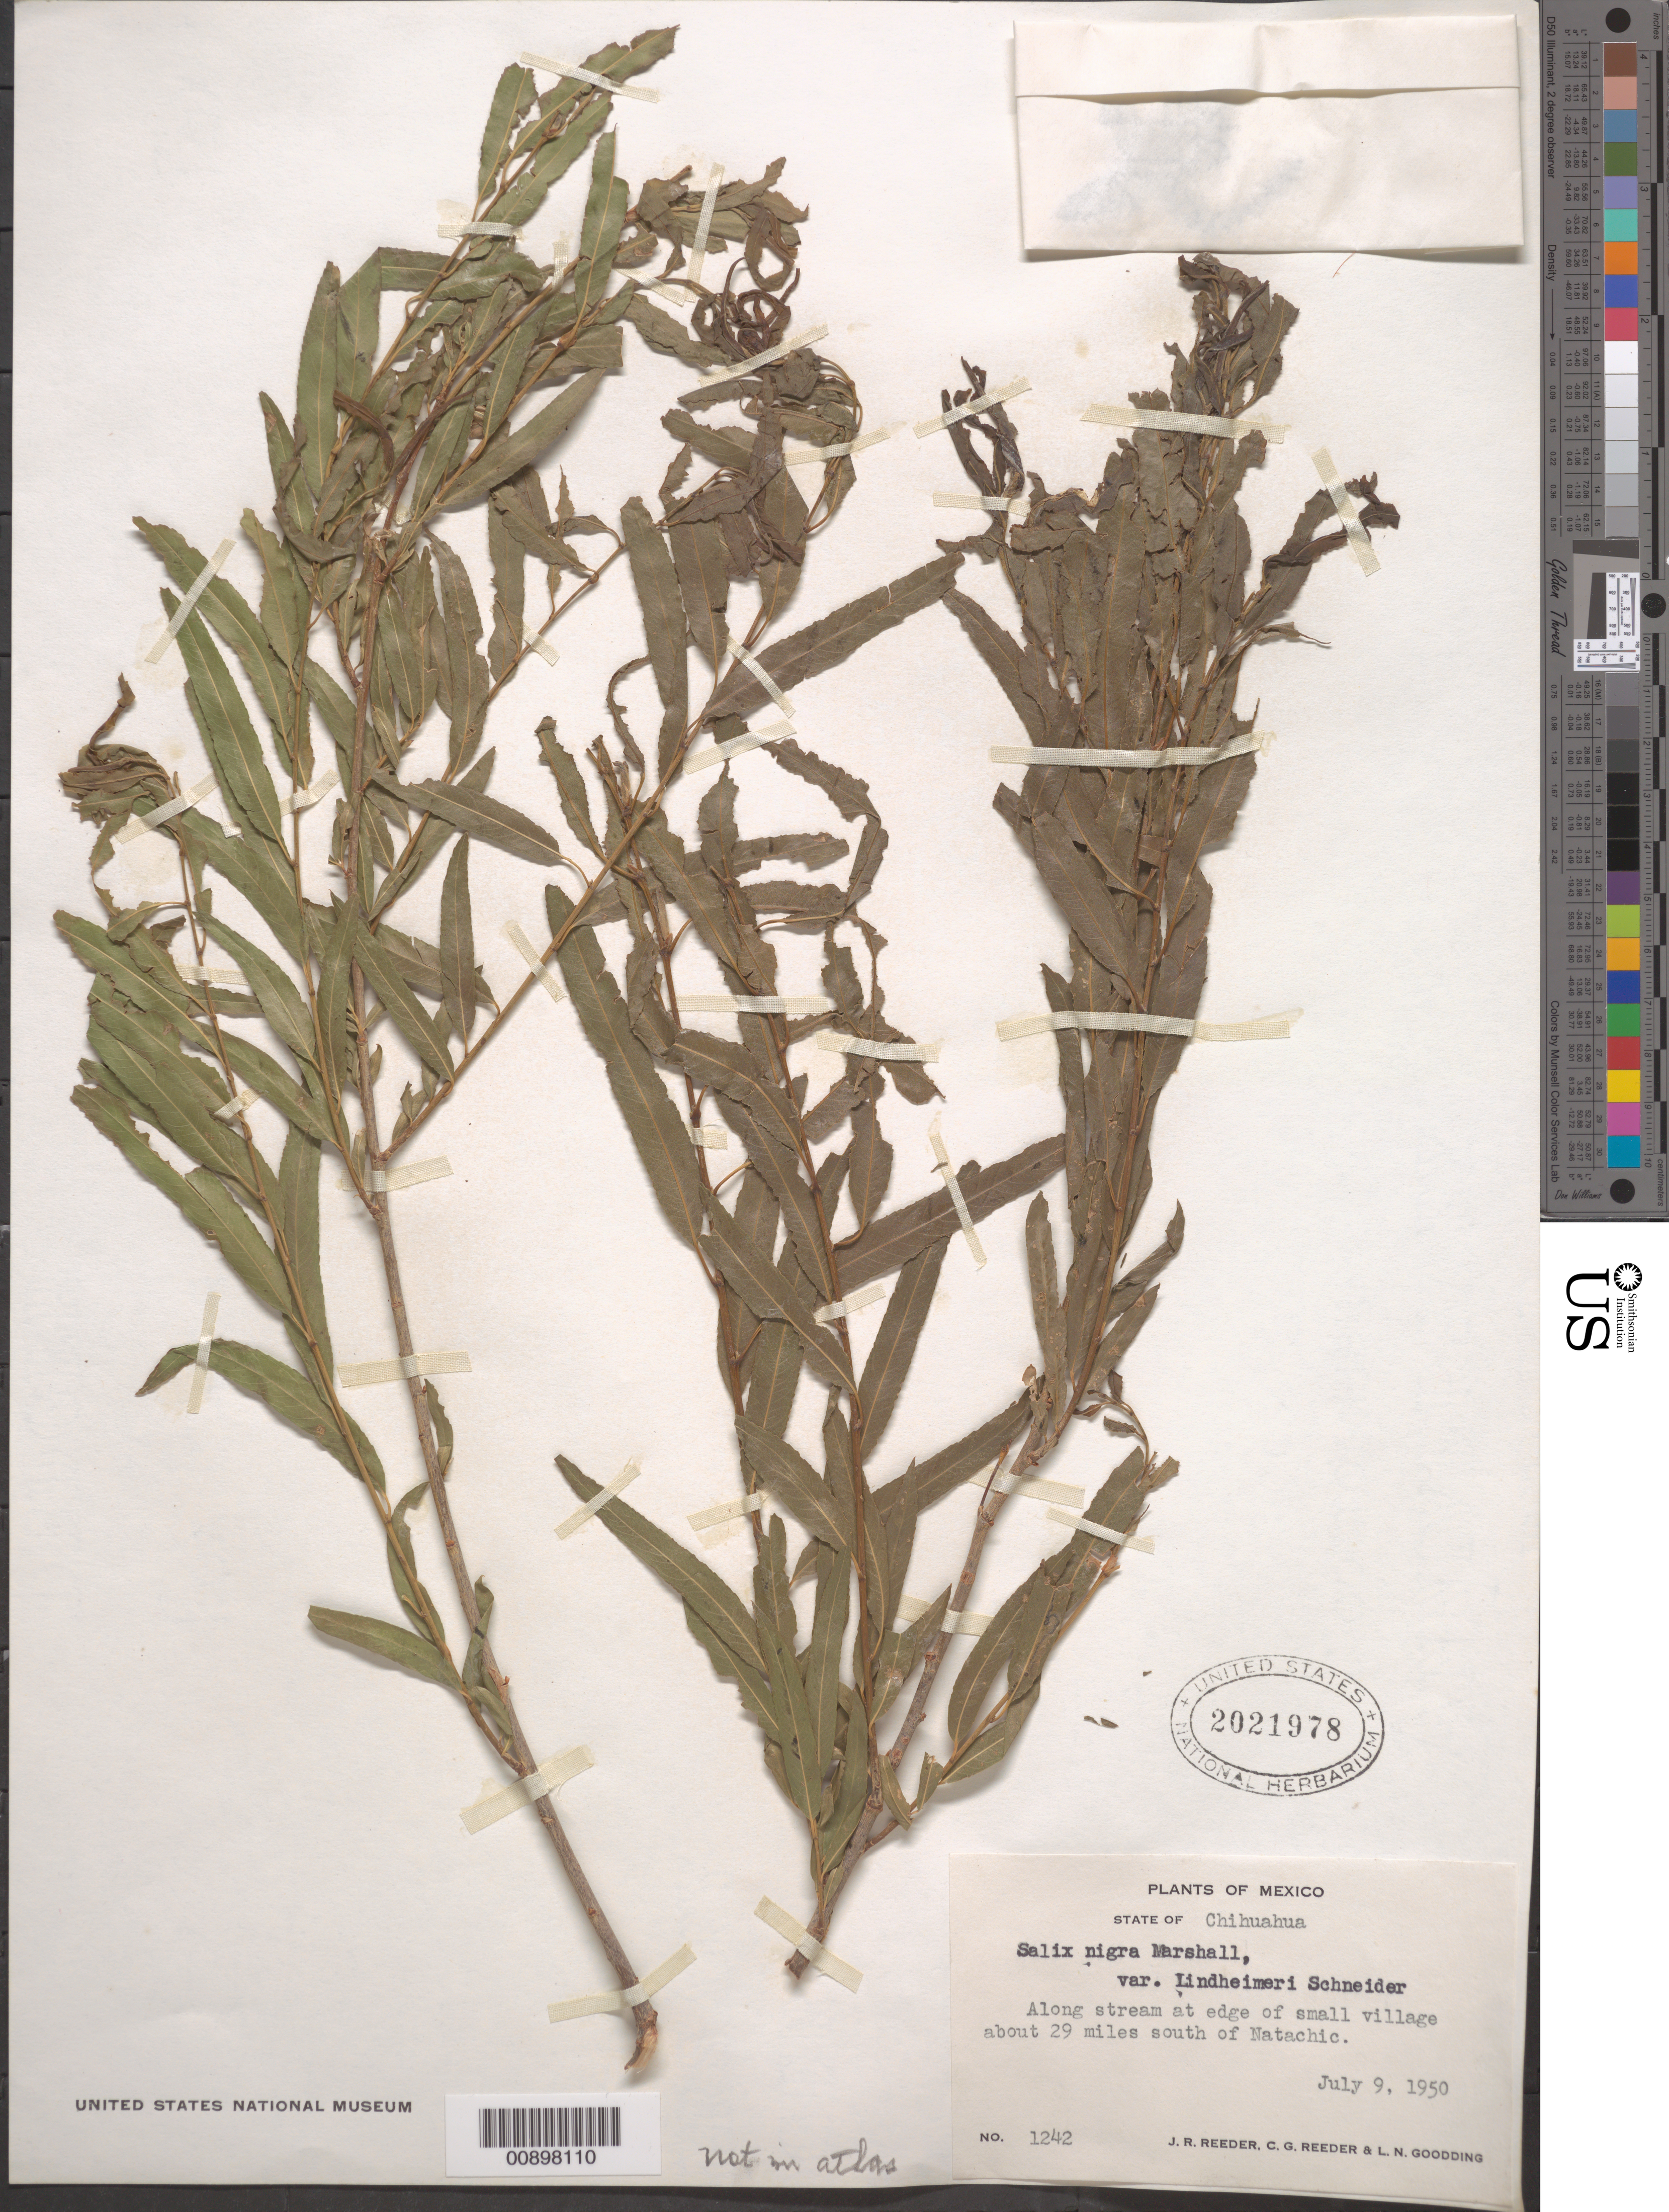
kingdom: Plantae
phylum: Tracheophyta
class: Magnoliopsida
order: Malpighiales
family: Salicaceae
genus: Salix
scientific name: Salix nigra var. lindheimeri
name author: C.K. Schneid.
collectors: J. R. Reeder, C. G. Reeder & L. N. Goodding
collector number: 1242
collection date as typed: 19 Jul 1950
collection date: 1950-07-19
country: Mexico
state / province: Chihuahua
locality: Along stream at edge of small village about 29 miles south of Natachic, Chihuahua.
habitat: Along stream.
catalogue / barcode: US 2021978